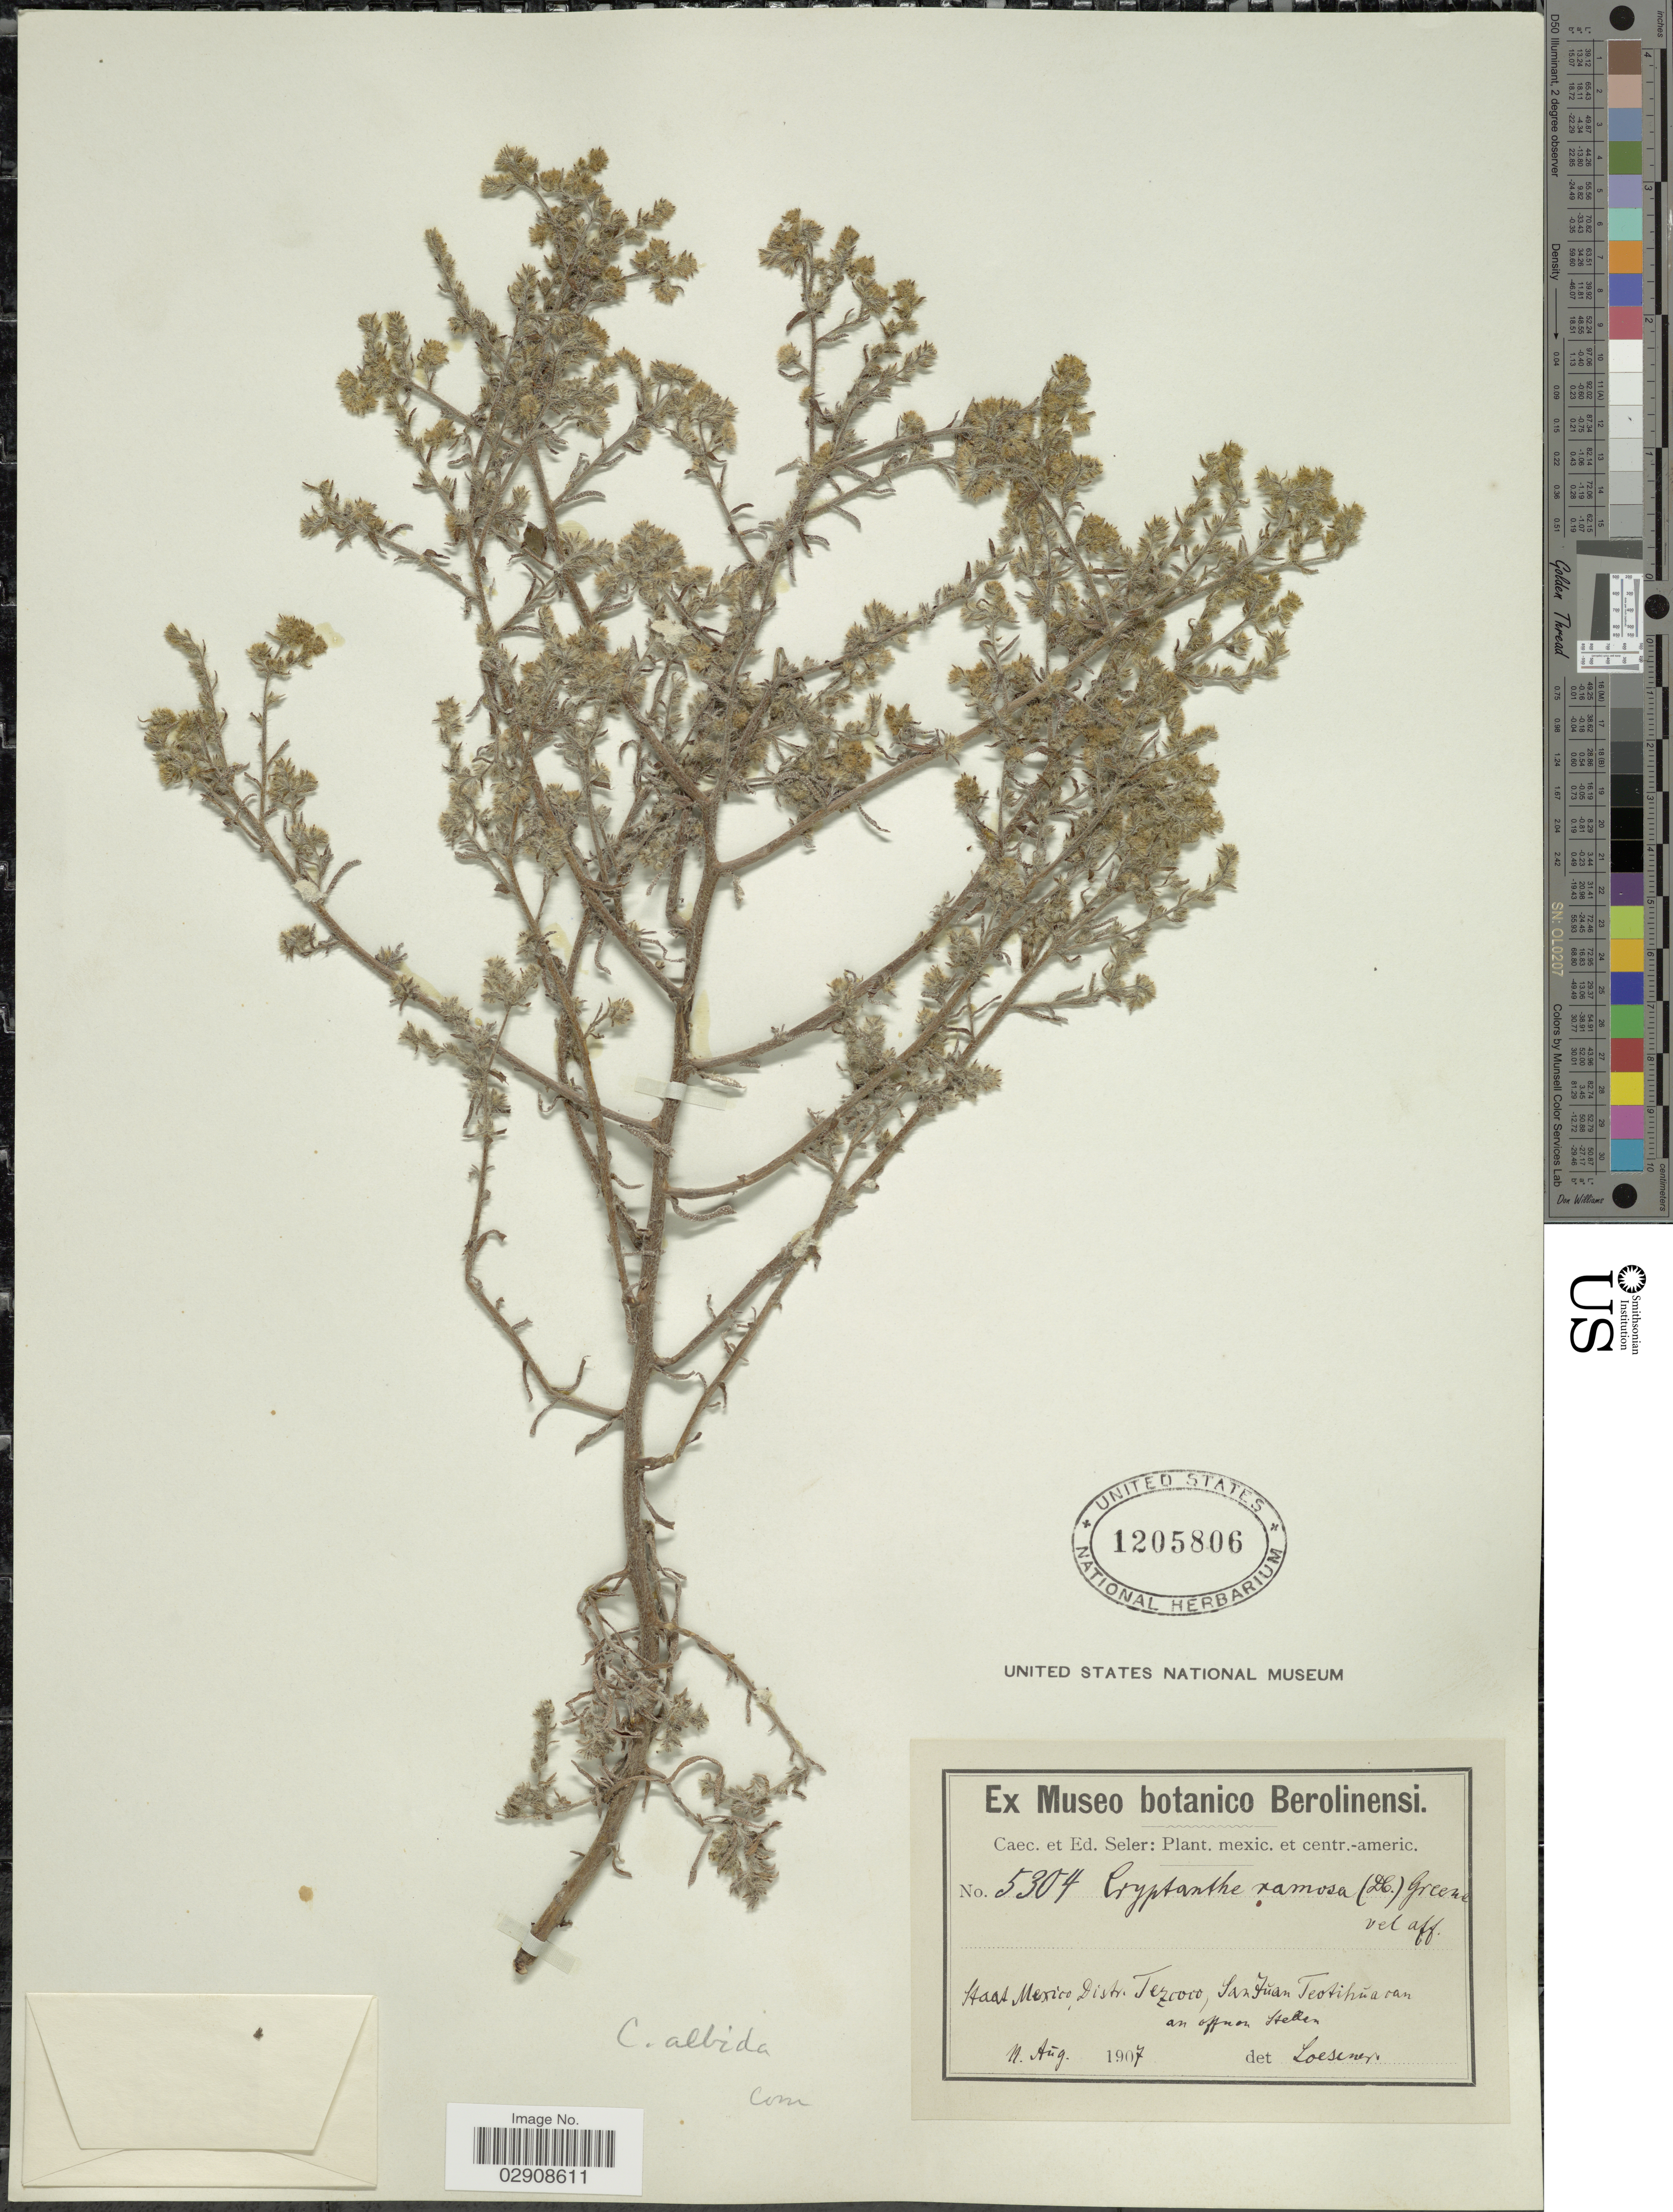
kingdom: Plantae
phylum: Tracheophyta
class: Magnoliopsida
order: Boraginales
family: Boraginaceae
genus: Cryptantha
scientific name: Cryptantha albida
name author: (Kunth) I.M. Johnst.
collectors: C. Seler & E. G. Seler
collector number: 5304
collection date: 1907-08-11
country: Mexico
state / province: México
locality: Staat Mexico, Distr. Texcoco, San Juan Teotihúaoan.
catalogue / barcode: US 1205806